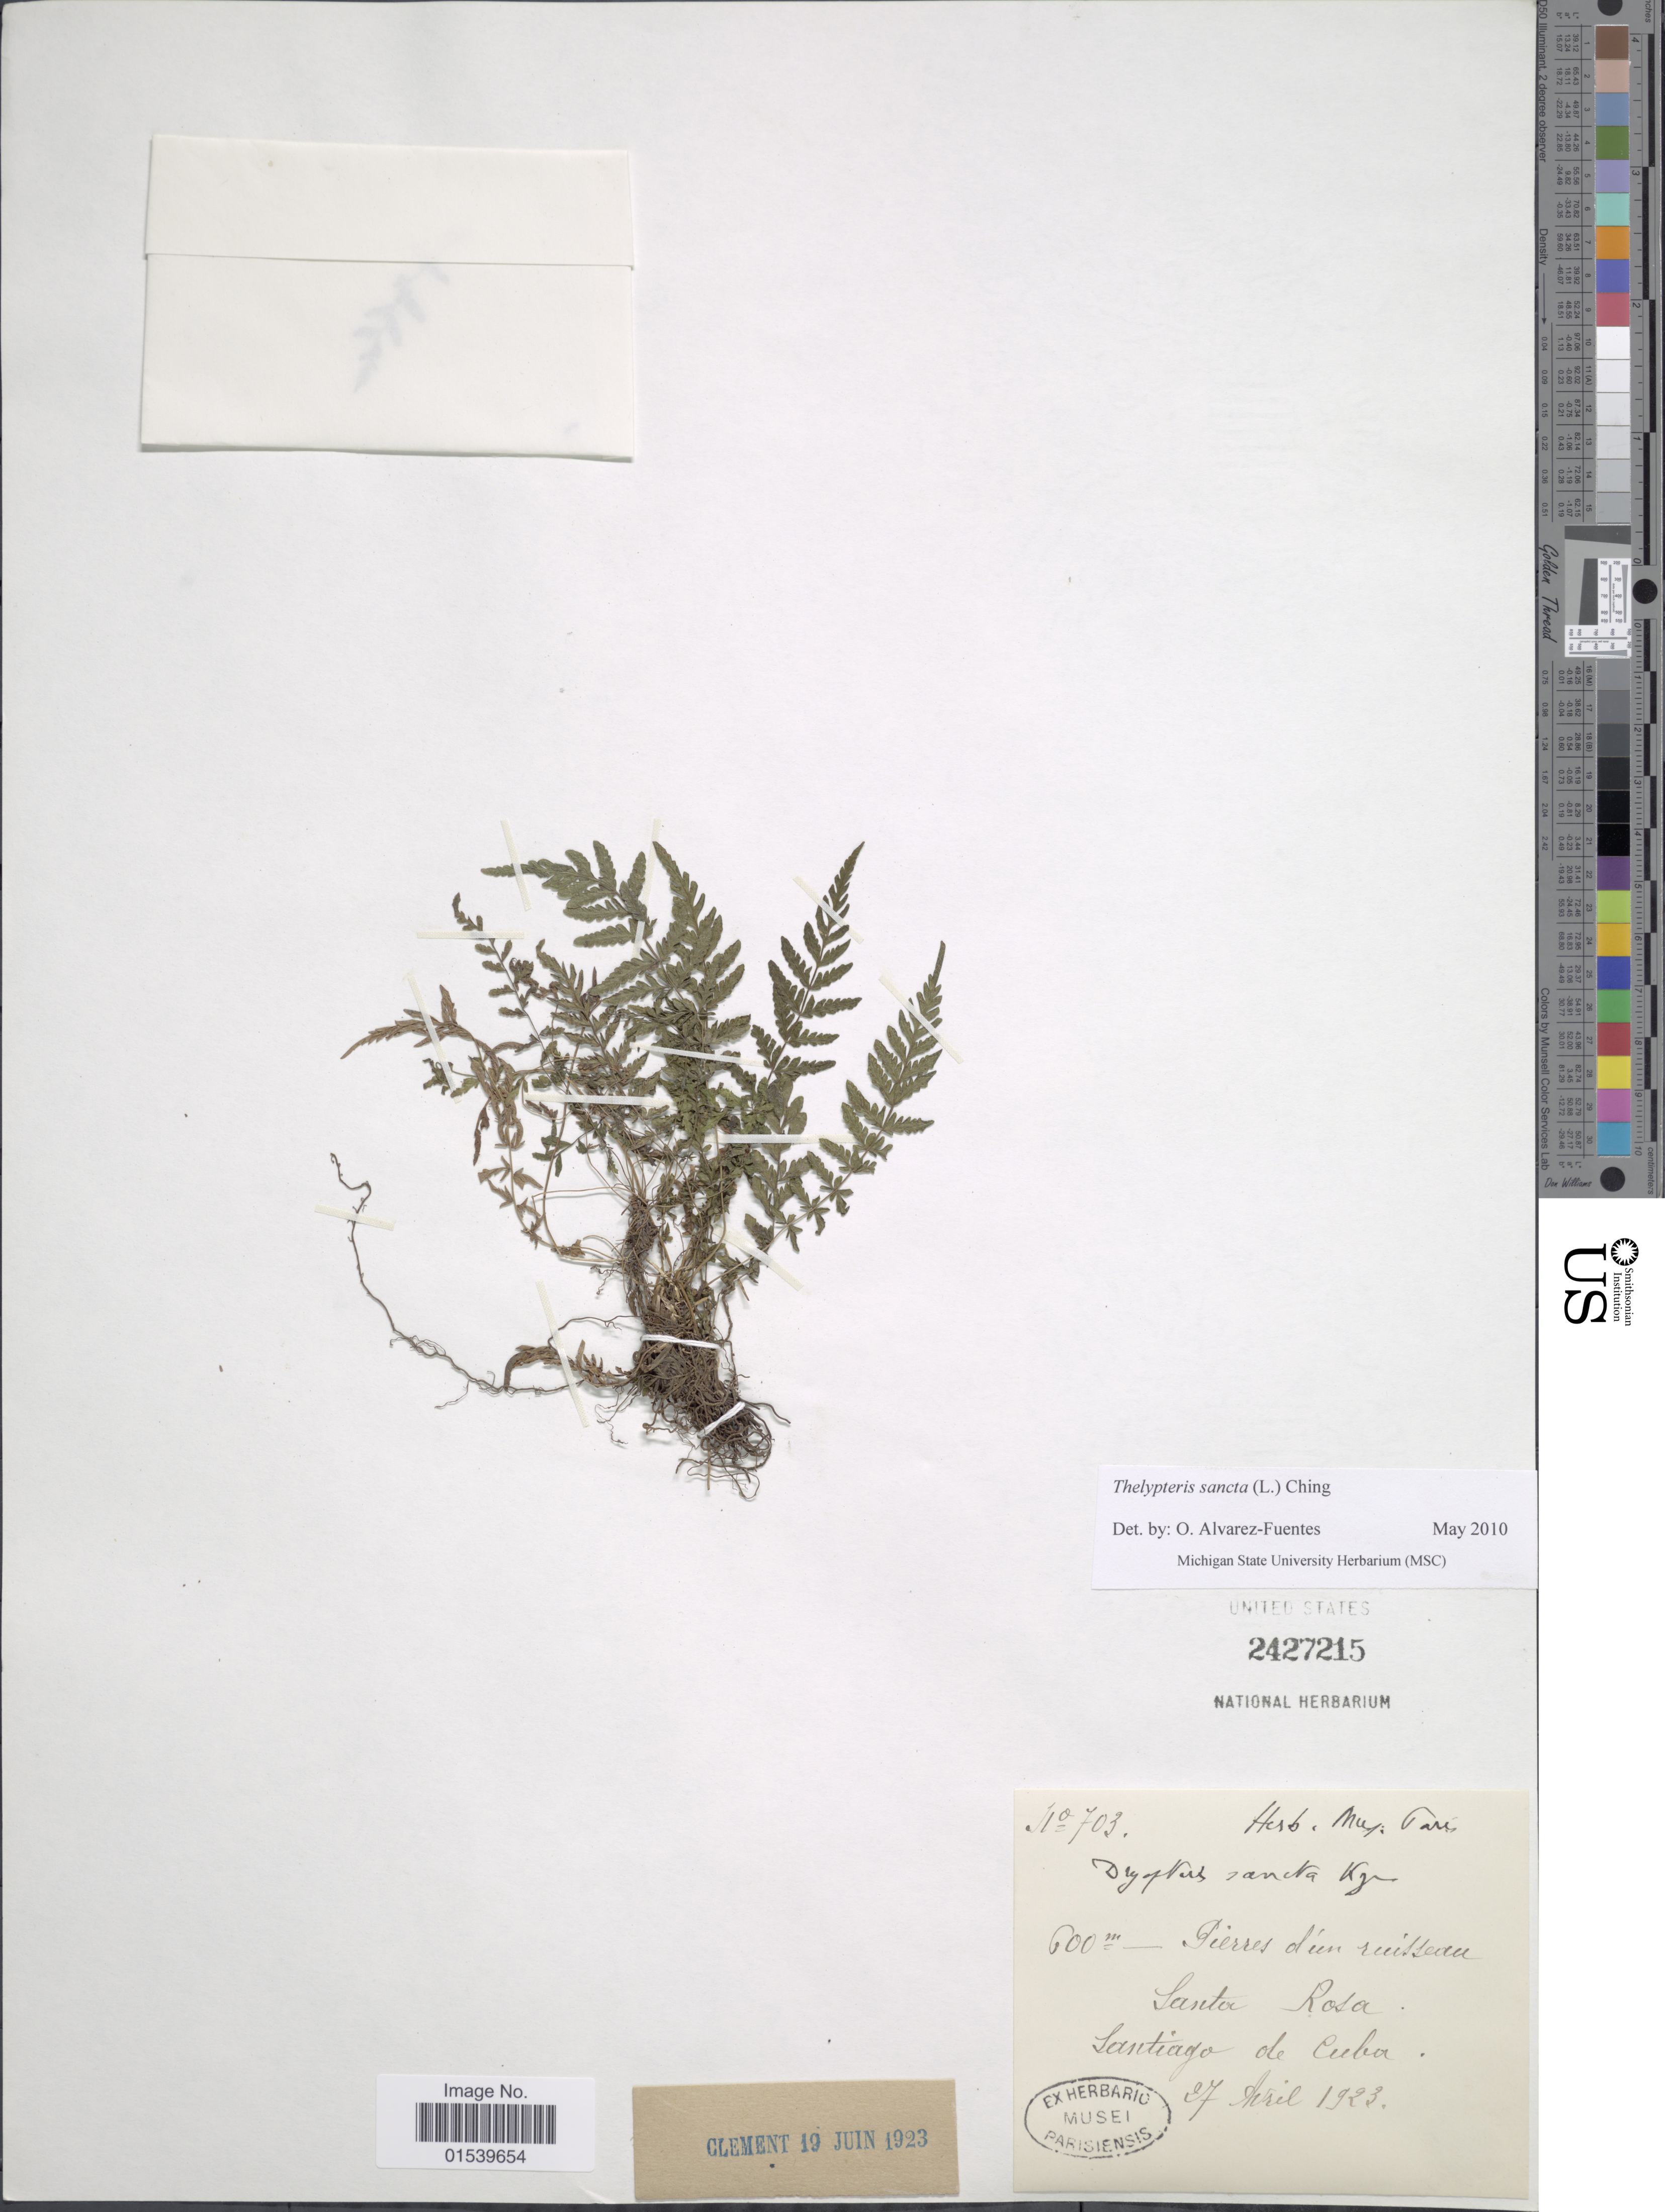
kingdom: Plantae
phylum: Tracheophyta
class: Polypodiopsida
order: Polypodiales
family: Thelypteridaceae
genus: Amauropelta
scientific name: Amauropelta sancta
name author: (L.) Pic. Serm.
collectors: ex herb. Mus. Paris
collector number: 703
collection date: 1923-04-27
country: Cuba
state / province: Santiago de Cuba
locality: Santa Rosa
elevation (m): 600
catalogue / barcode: US 2427215